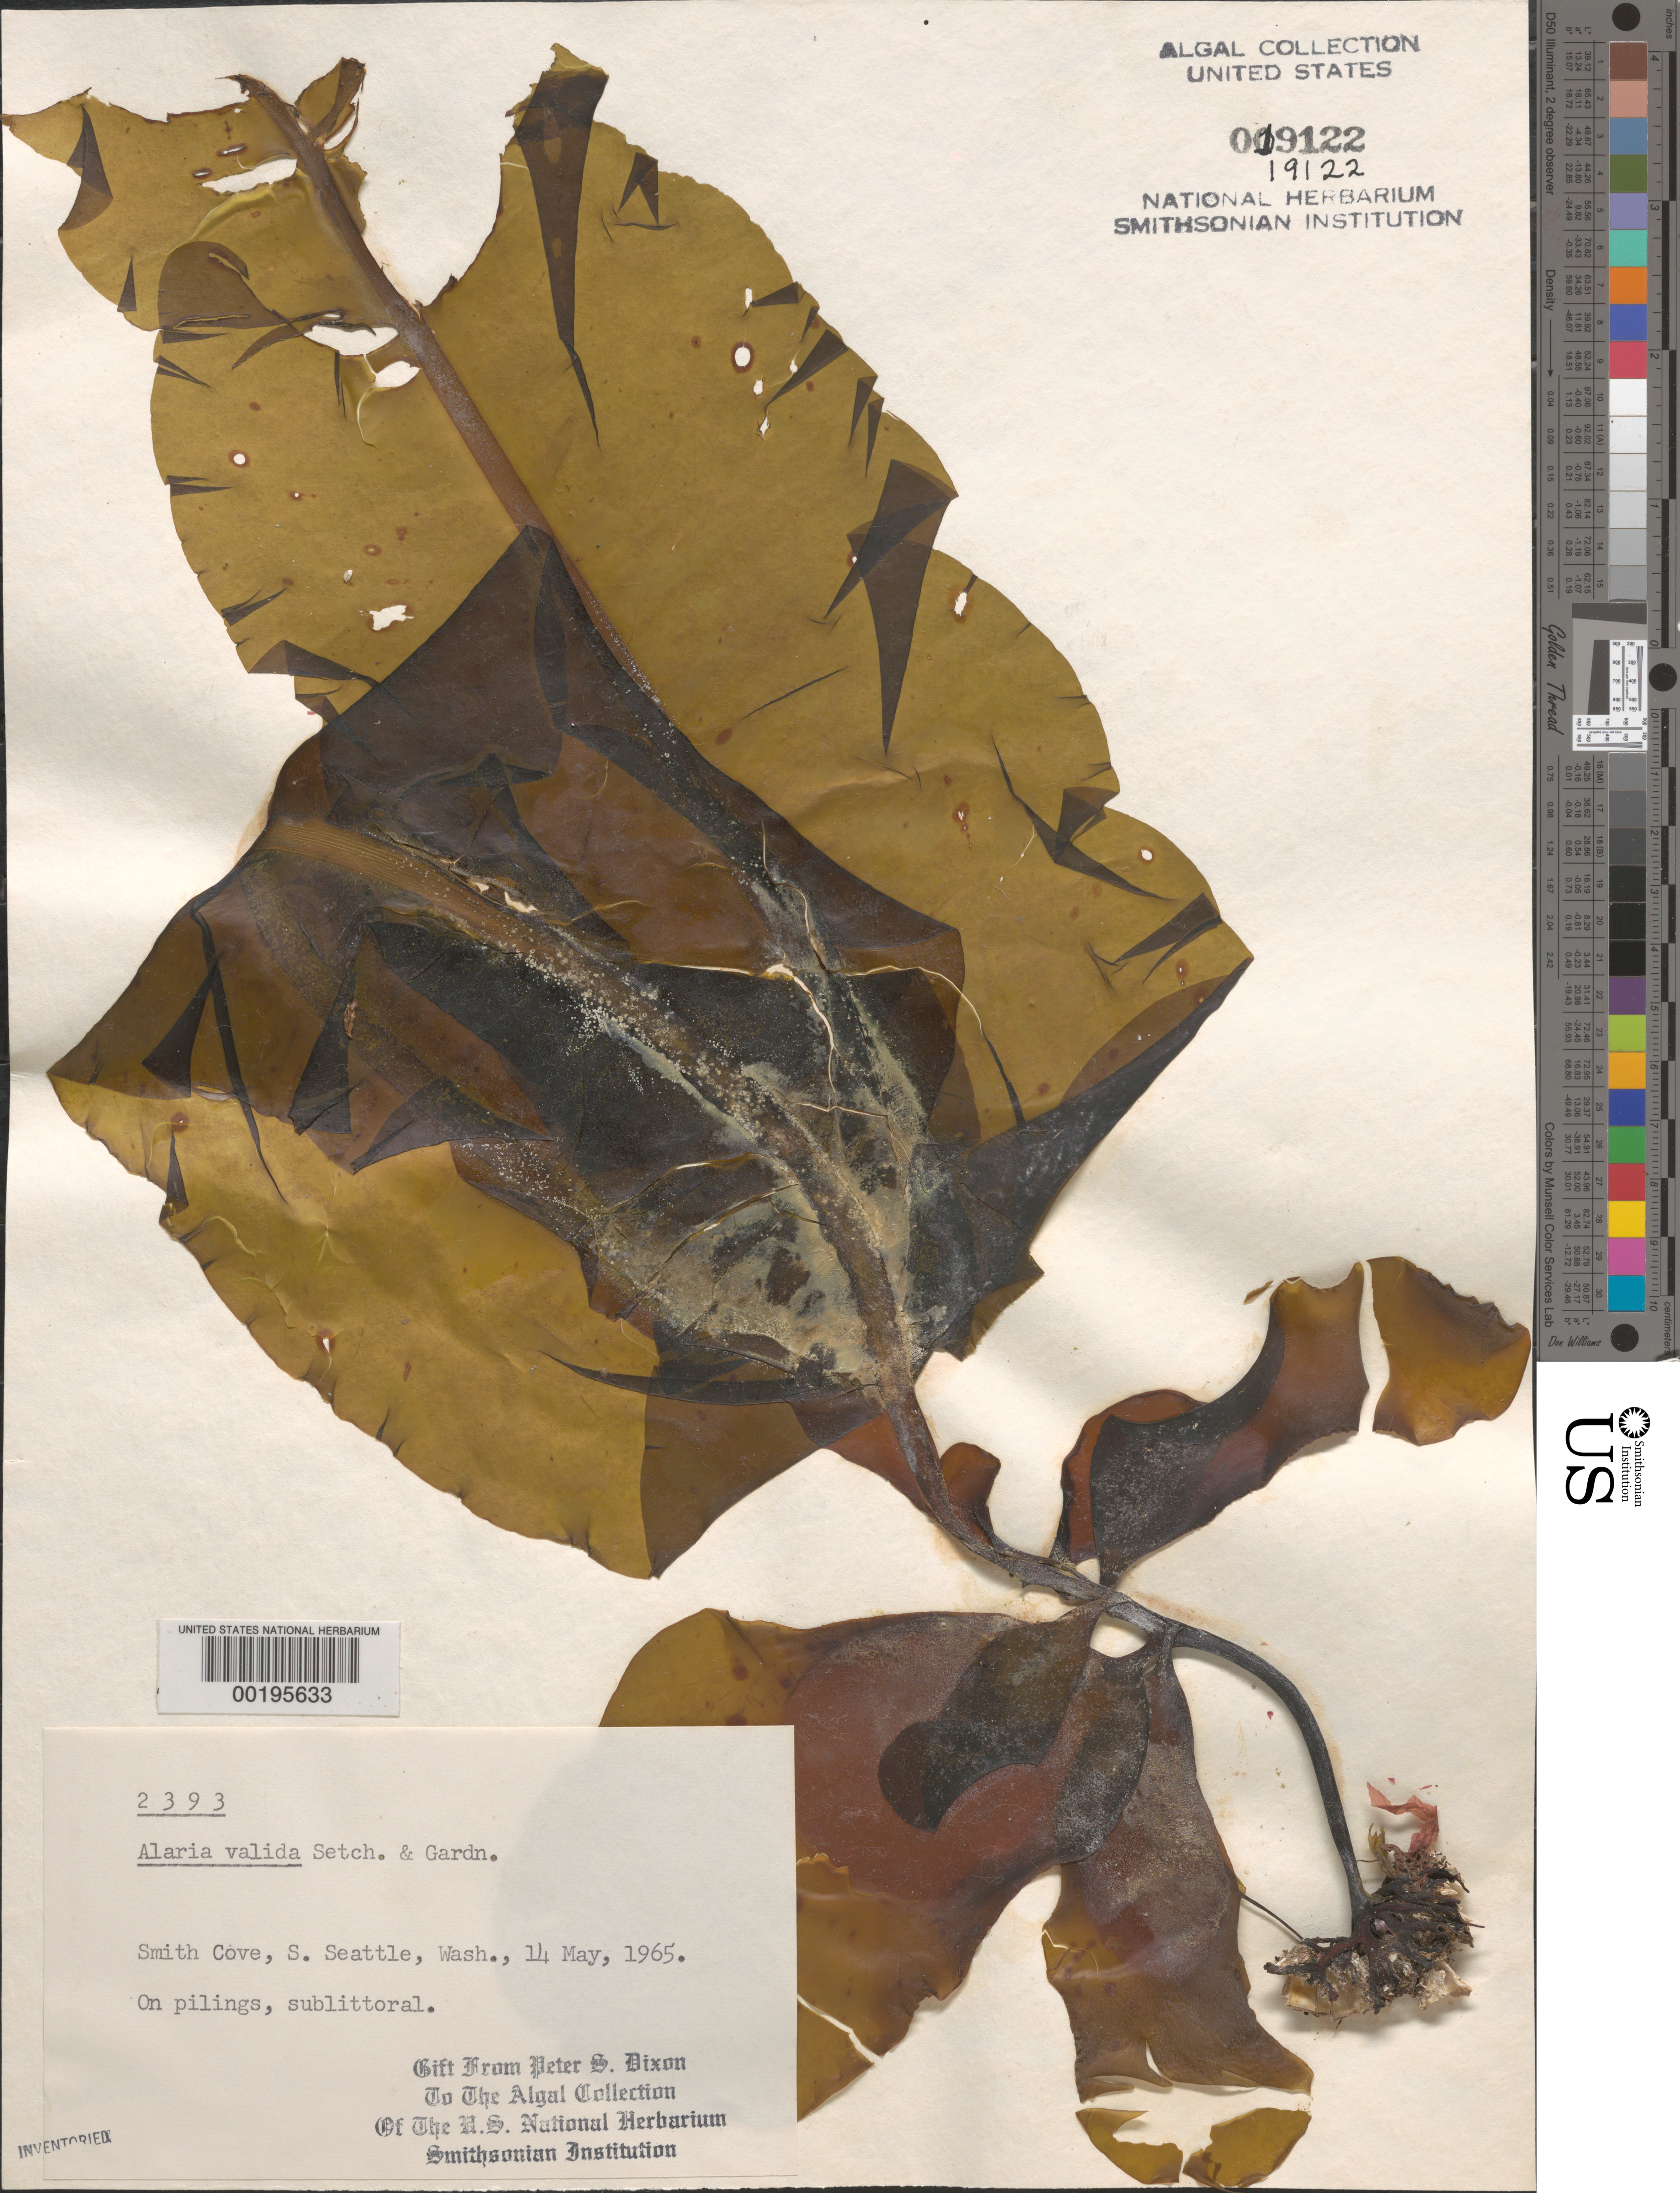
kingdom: Chromista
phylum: Ochrophyta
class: Phaeophyceae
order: Laminariales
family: Alariaceae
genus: Alaria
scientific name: Alaria marginata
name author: Postels & Rupr.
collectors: P. S. Dixon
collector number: PSD 2393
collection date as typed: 14 May 1965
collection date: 1965-05-14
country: United States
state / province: Washington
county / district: King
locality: South Seattle, Smith Cove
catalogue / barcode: US 19122